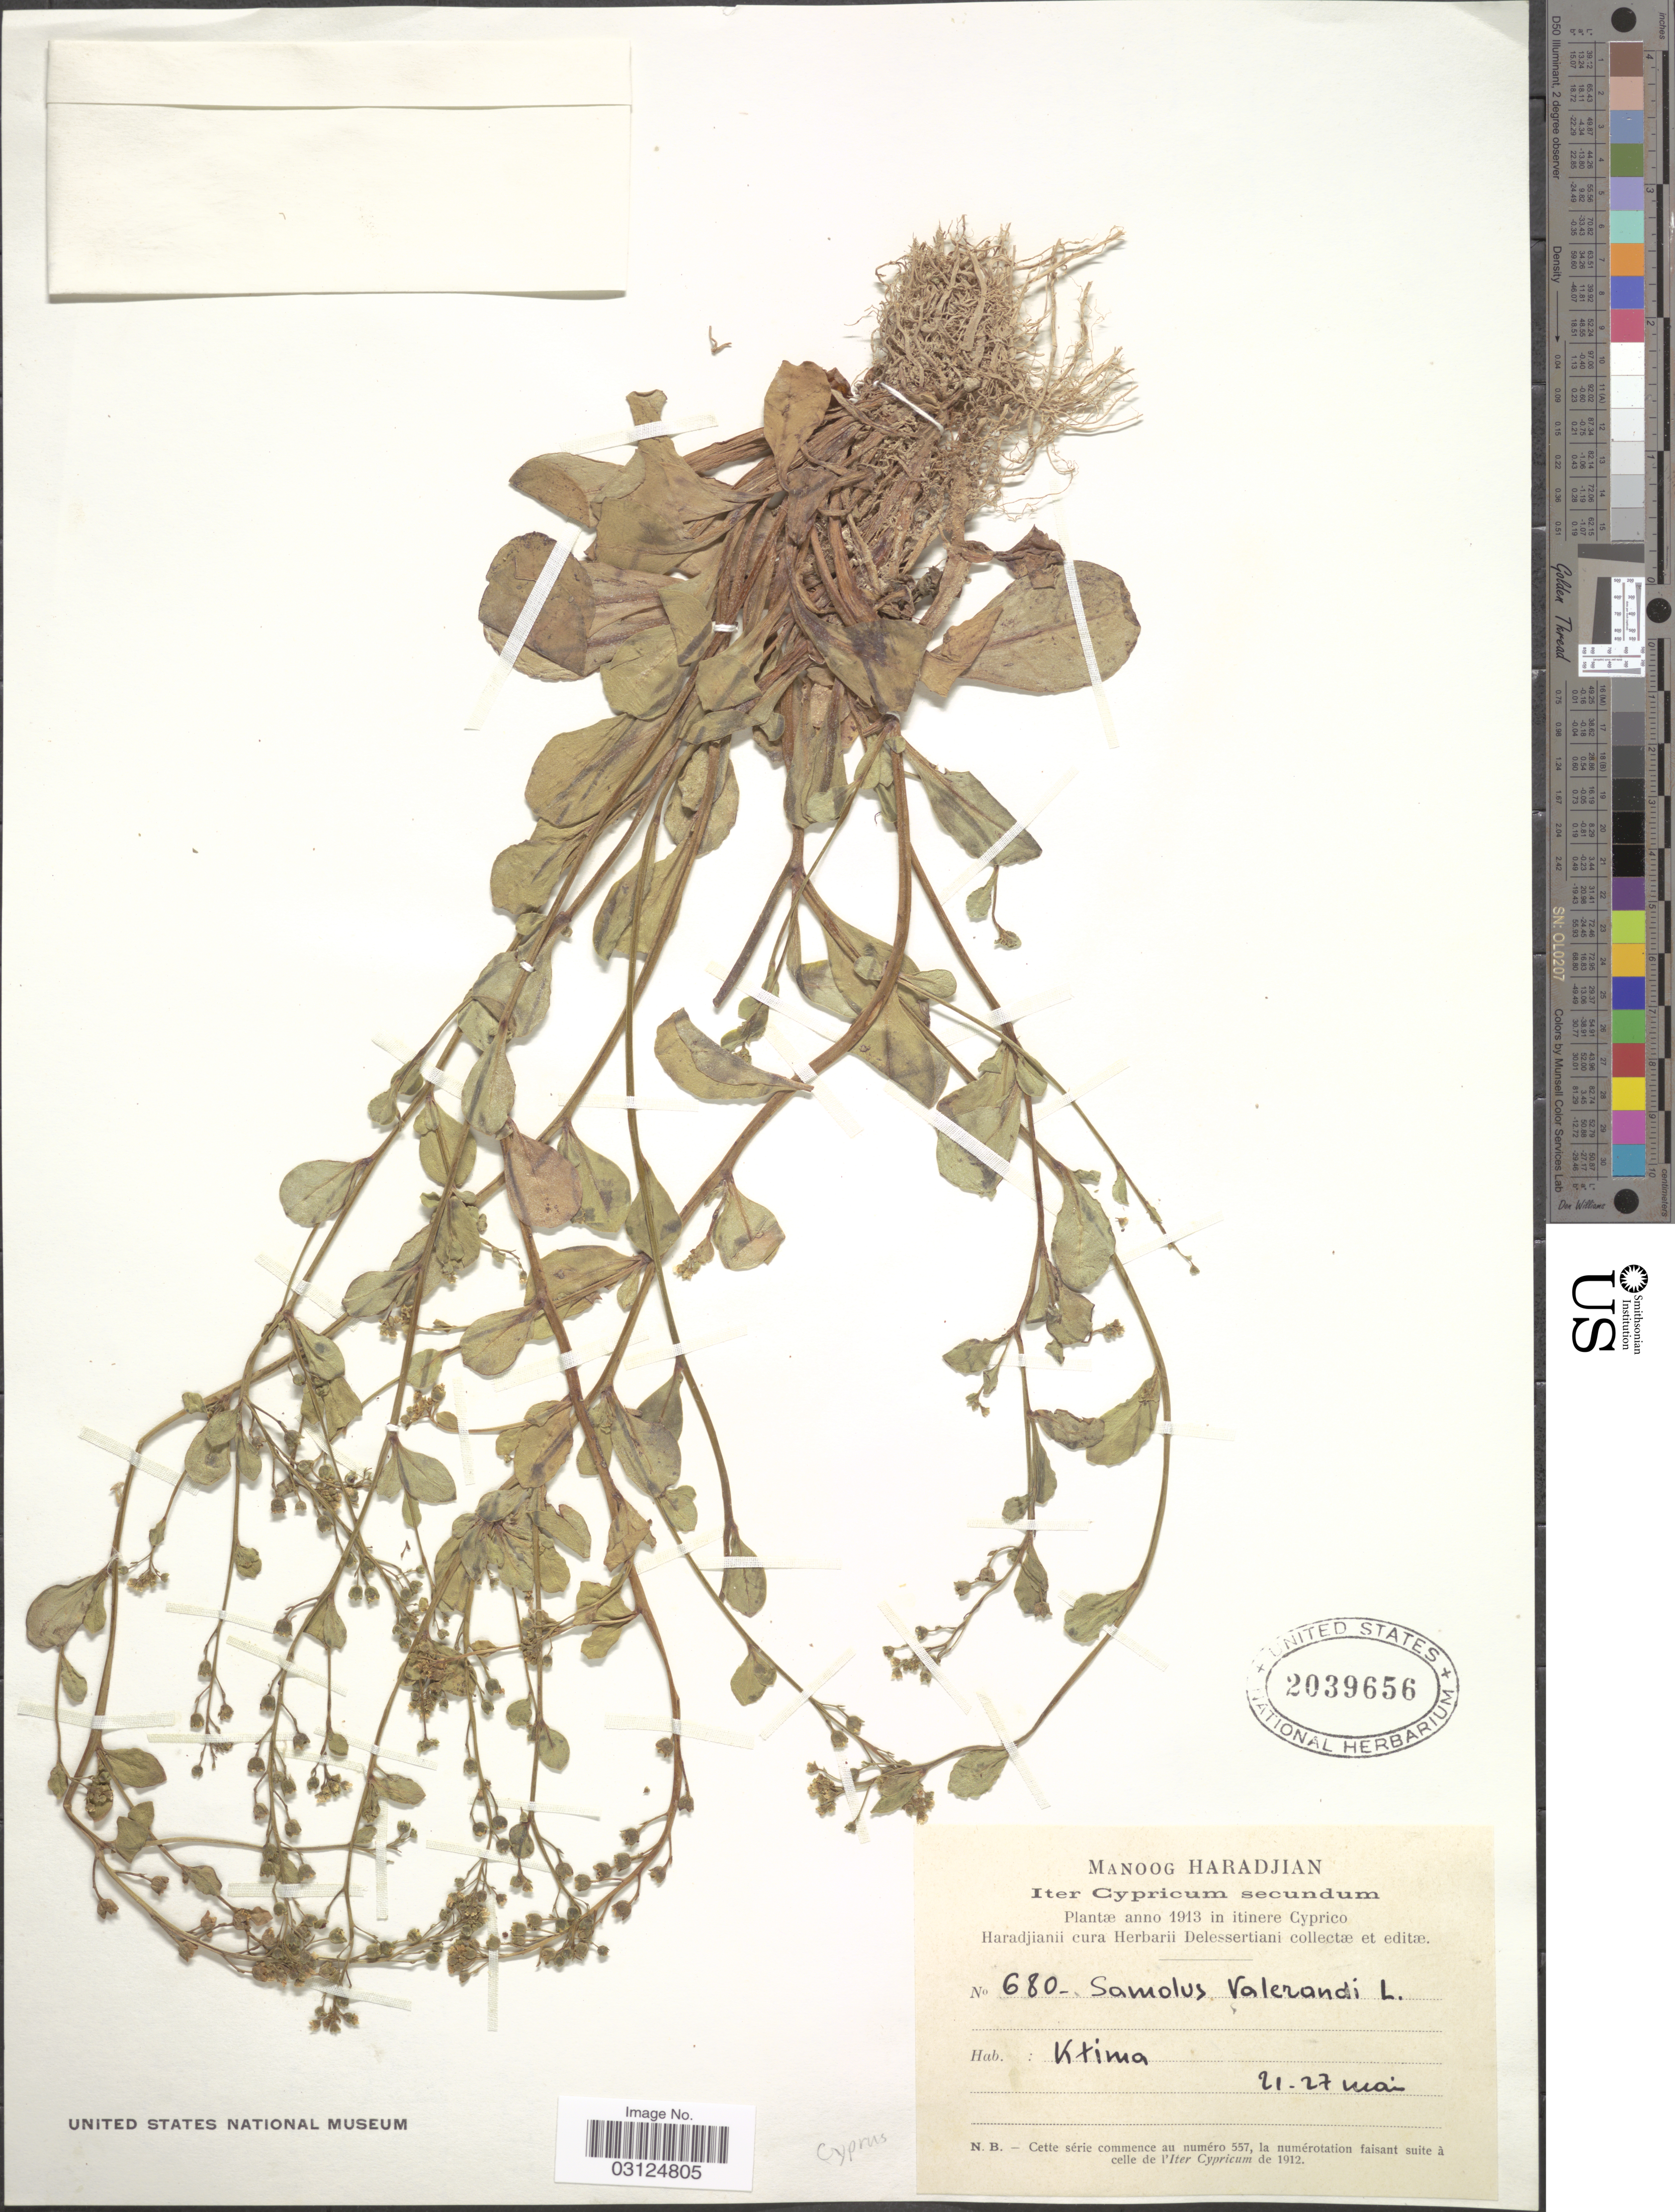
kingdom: Plantae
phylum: Tracheophyta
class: Magnoliopsida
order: Ericales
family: Primulaceae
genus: Samolus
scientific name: Samolus valerandi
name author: L.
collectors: M. Haradjian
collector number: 680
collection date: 1913-05-21/1913-05-27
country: Cyprus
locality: Ktima.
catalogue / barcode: US 2039656